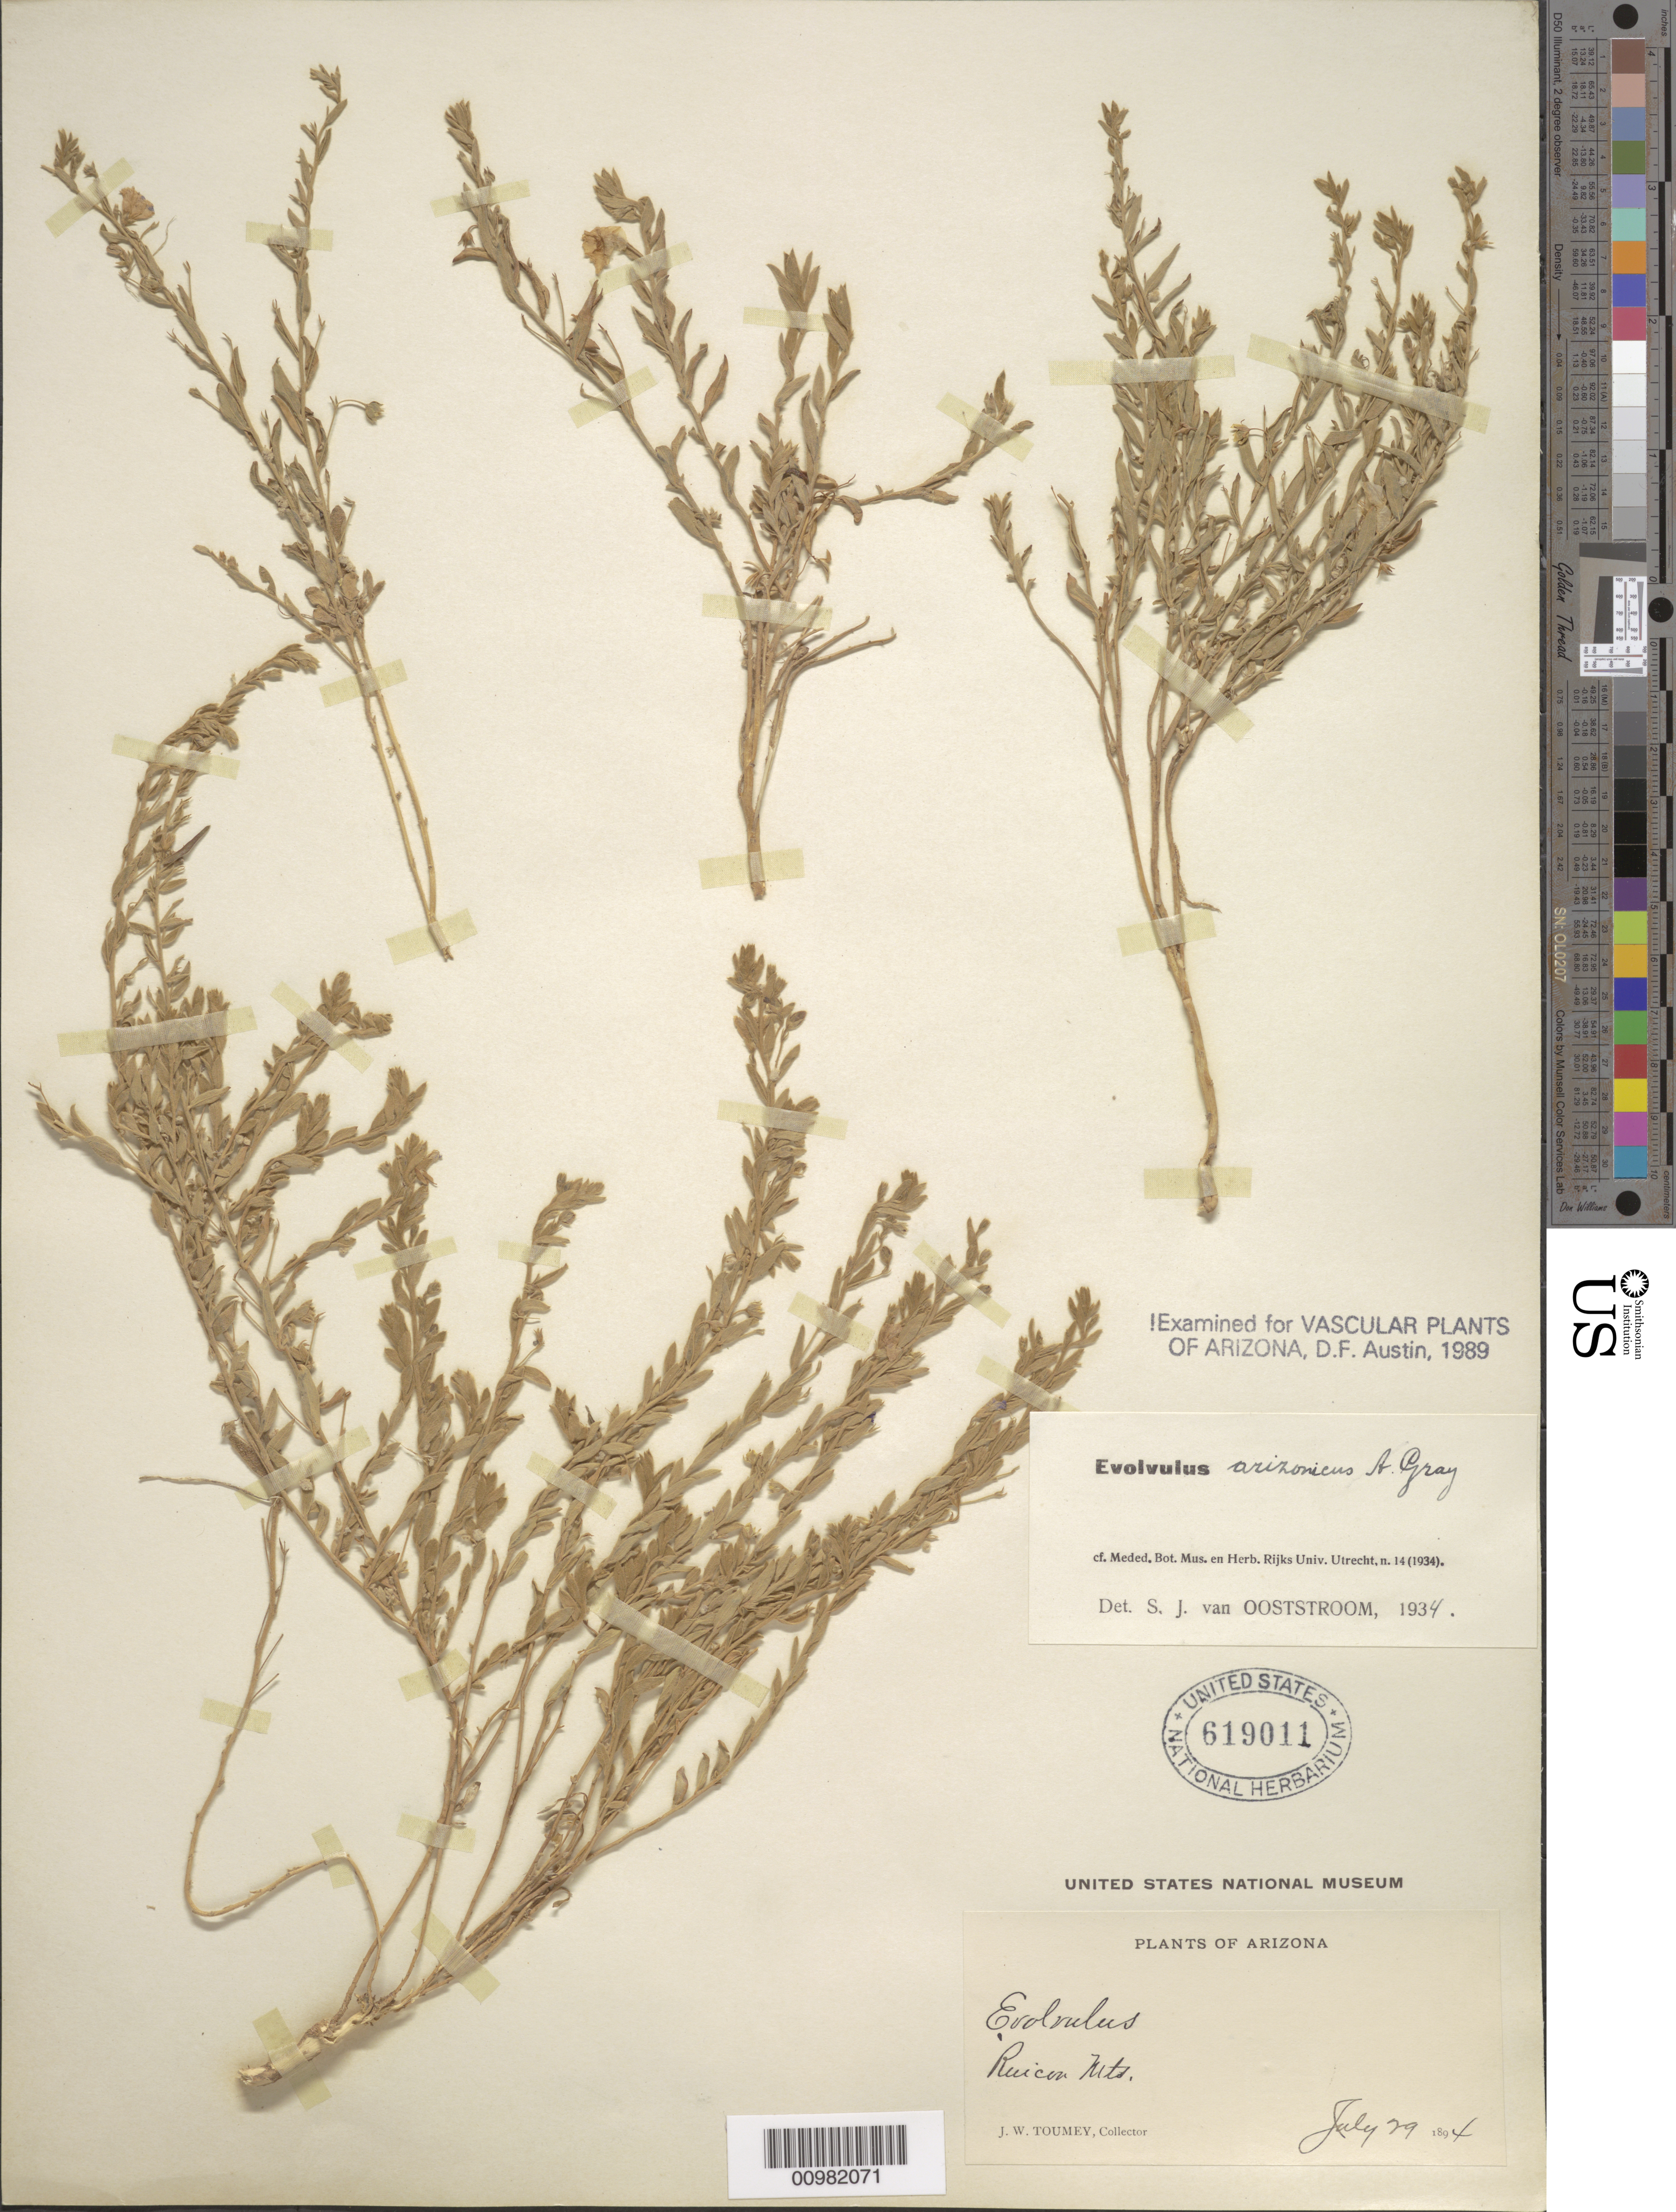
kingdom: Plantae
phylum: Tracheophyta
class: Magnoliopsida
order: Solanales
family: Convolvulaceae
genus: Evolvulus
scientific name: Evolvulus arizonicus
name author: A. Gray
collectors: J. W. Toumey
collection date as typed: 29 Jul 1894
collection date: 1894-07-29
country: United States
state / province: Arizona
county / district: Pima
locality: Rincon Mountains.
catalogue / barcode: US 619011